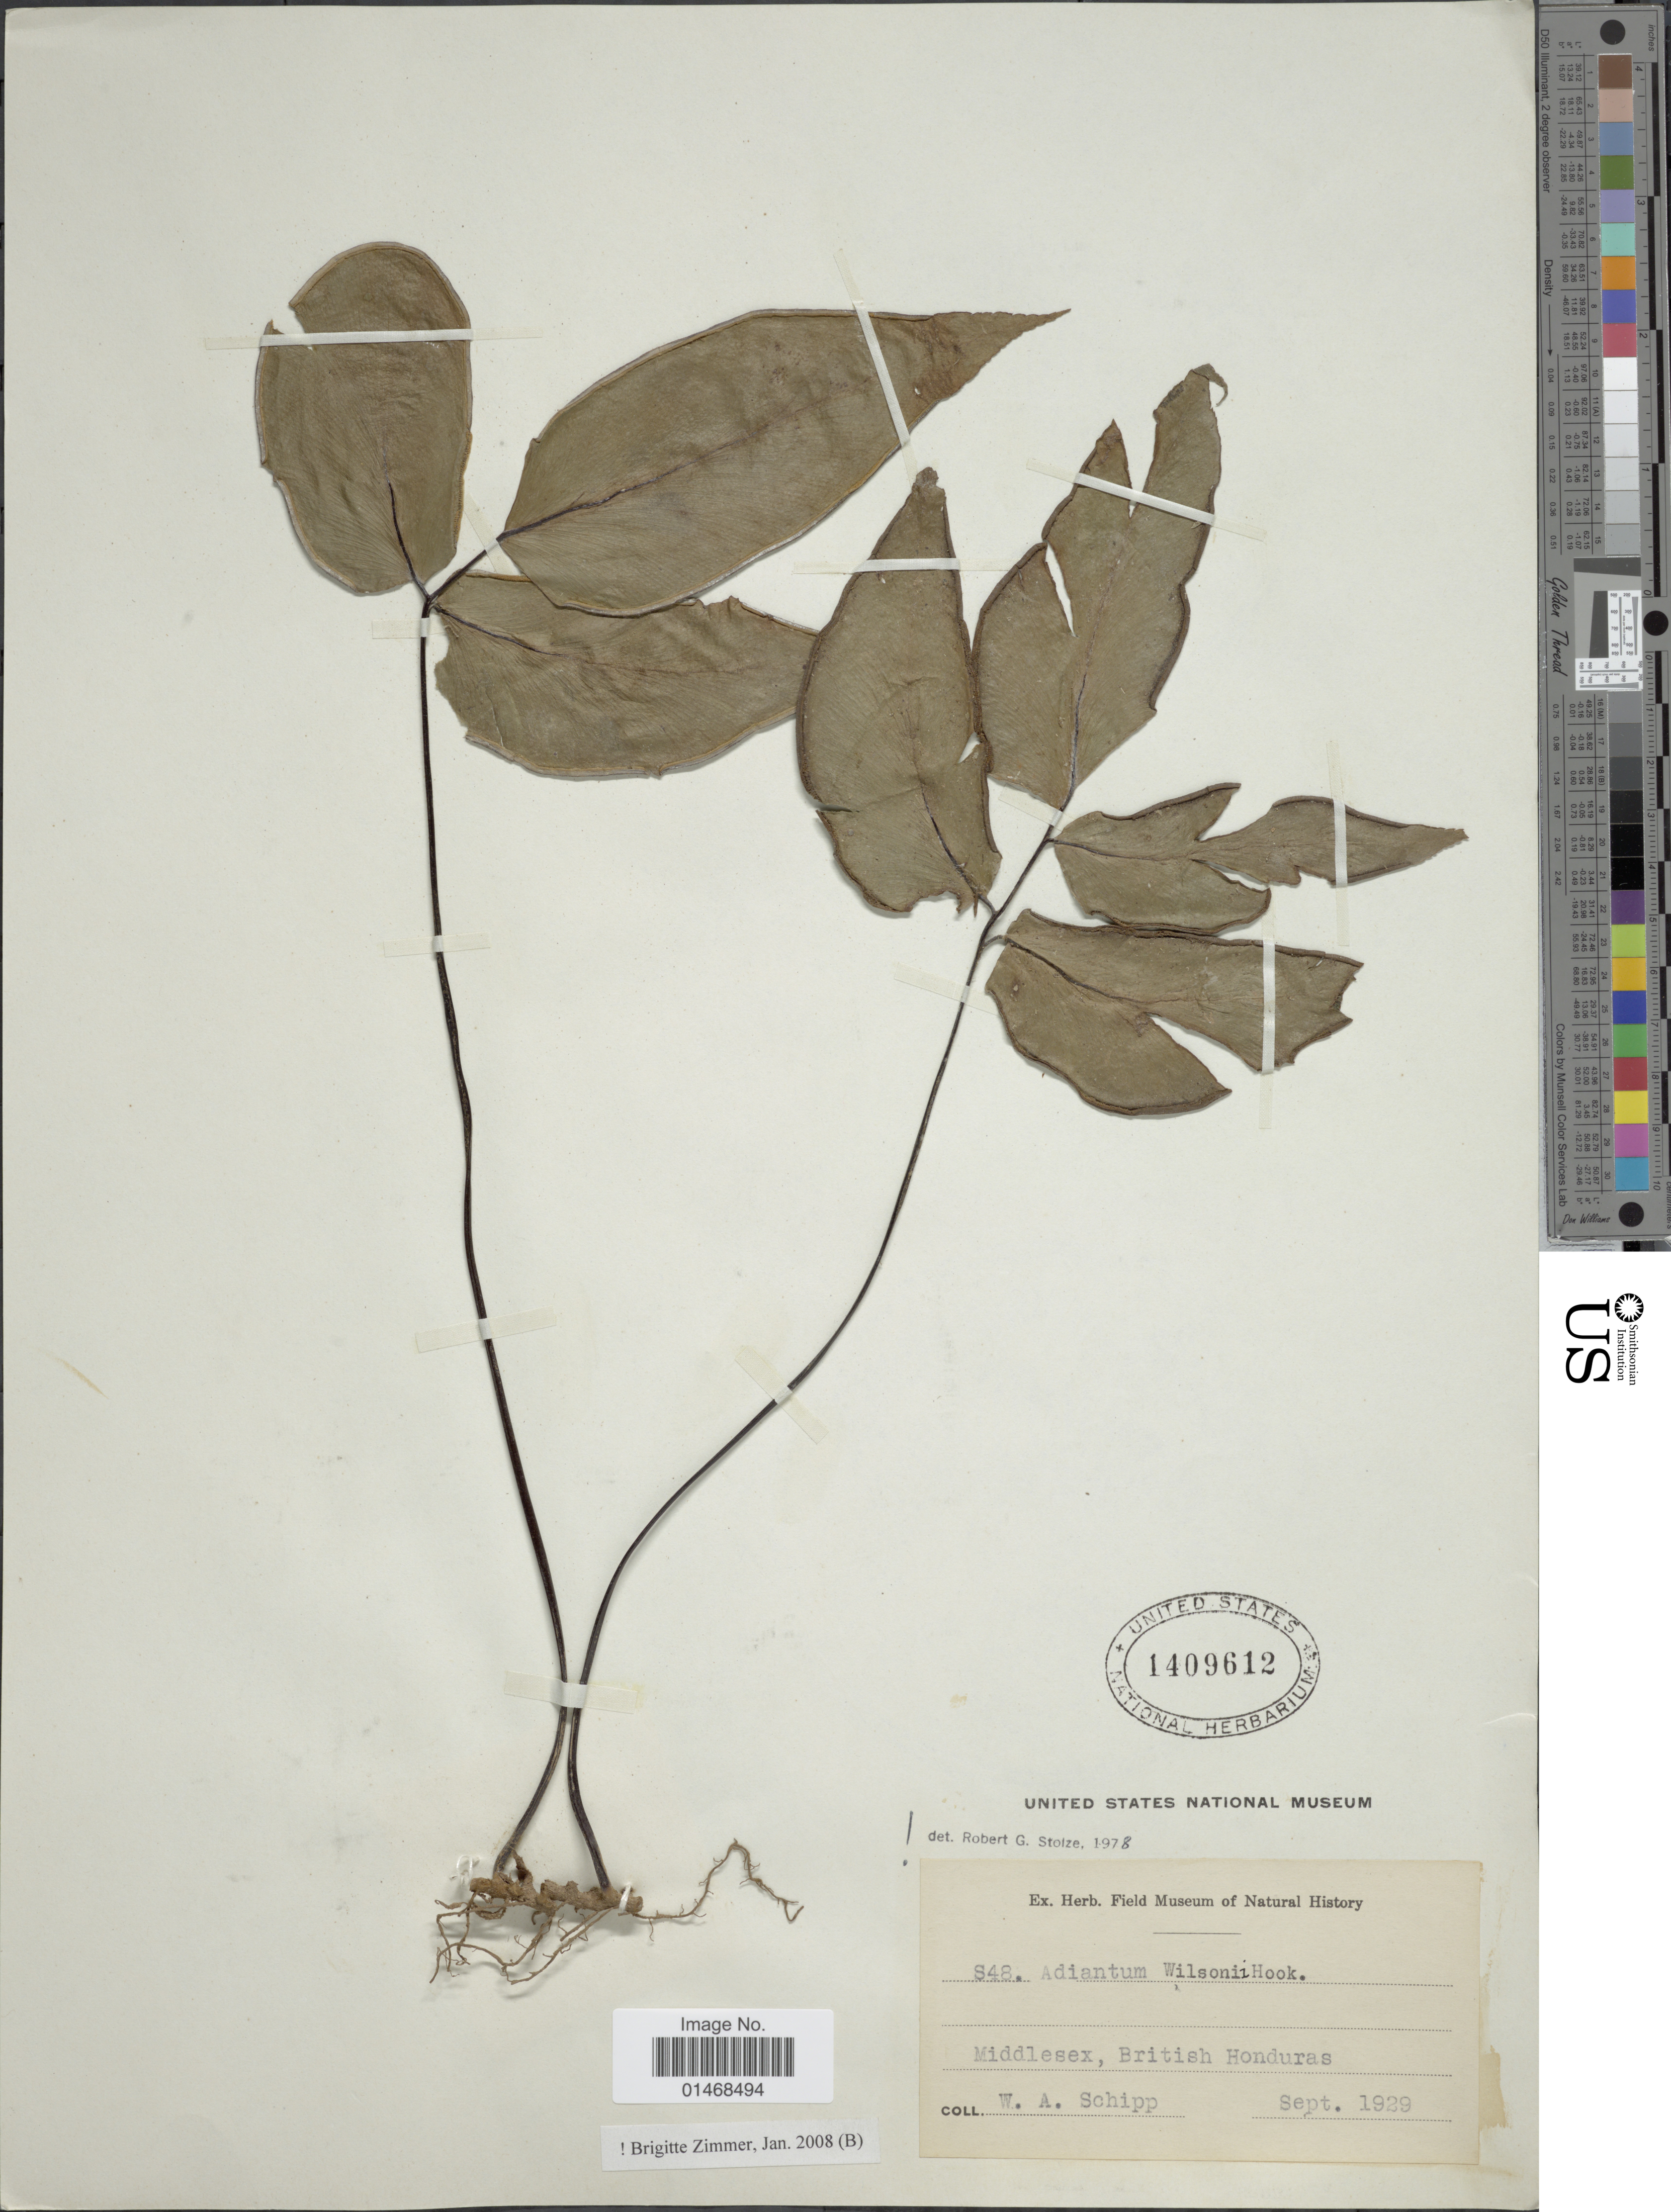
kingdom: Plantae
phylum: Tracheophyta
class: Polypodiopsida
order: Polypodiales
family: Pteridaceae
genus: Adiantum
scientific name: Adiantum wilsonii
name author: Hook.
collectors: W. Schipp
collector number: S48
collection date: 1929-09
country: Belize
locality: Middlesex, British Honduras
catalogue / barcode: US 1409612